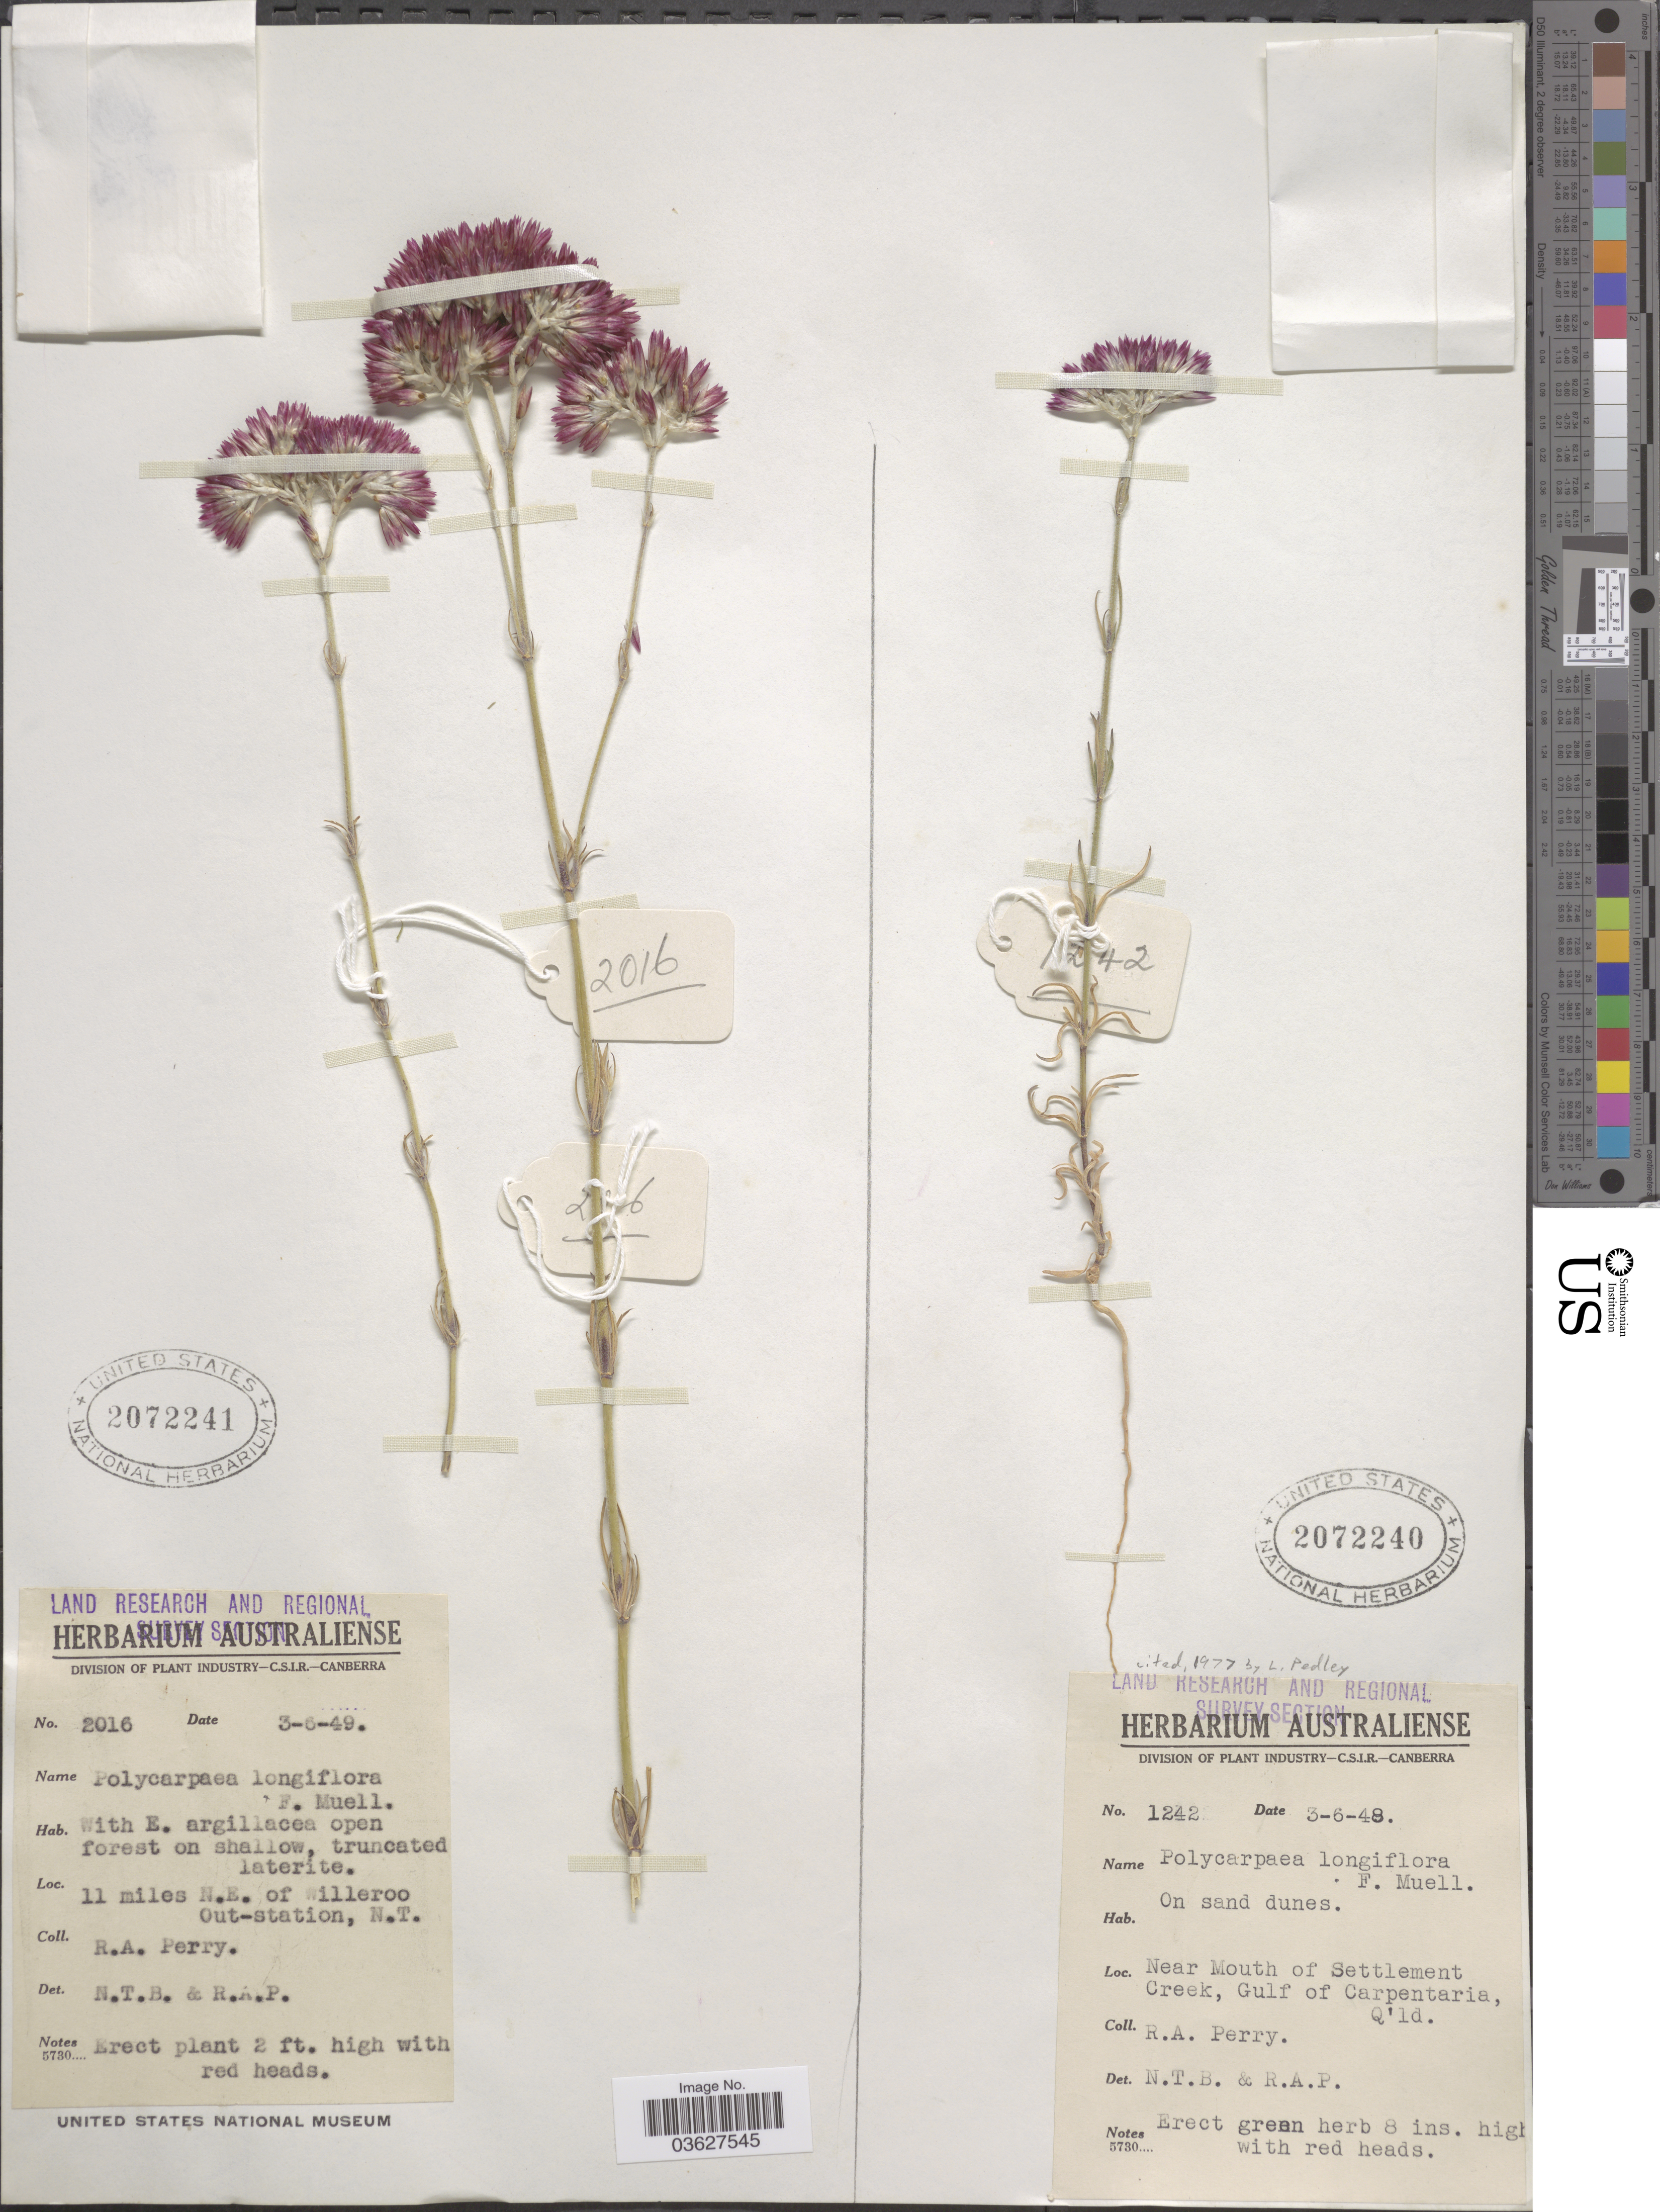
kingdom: Plantae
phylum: Tracheophyta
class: Magnoliopsida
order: Caryophyllales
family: Caryophyllaceae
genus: Polycarpaea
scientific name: Polycarpaea longiflora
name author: F. Muell.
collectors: Perry, R. A.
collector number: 2016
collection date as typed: Transcribed d/m/y: 3/6/49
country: Australia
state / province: Northern Territory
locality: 11 miles N.E. of Willeroo Out-station.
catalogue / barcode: US 2072241-2